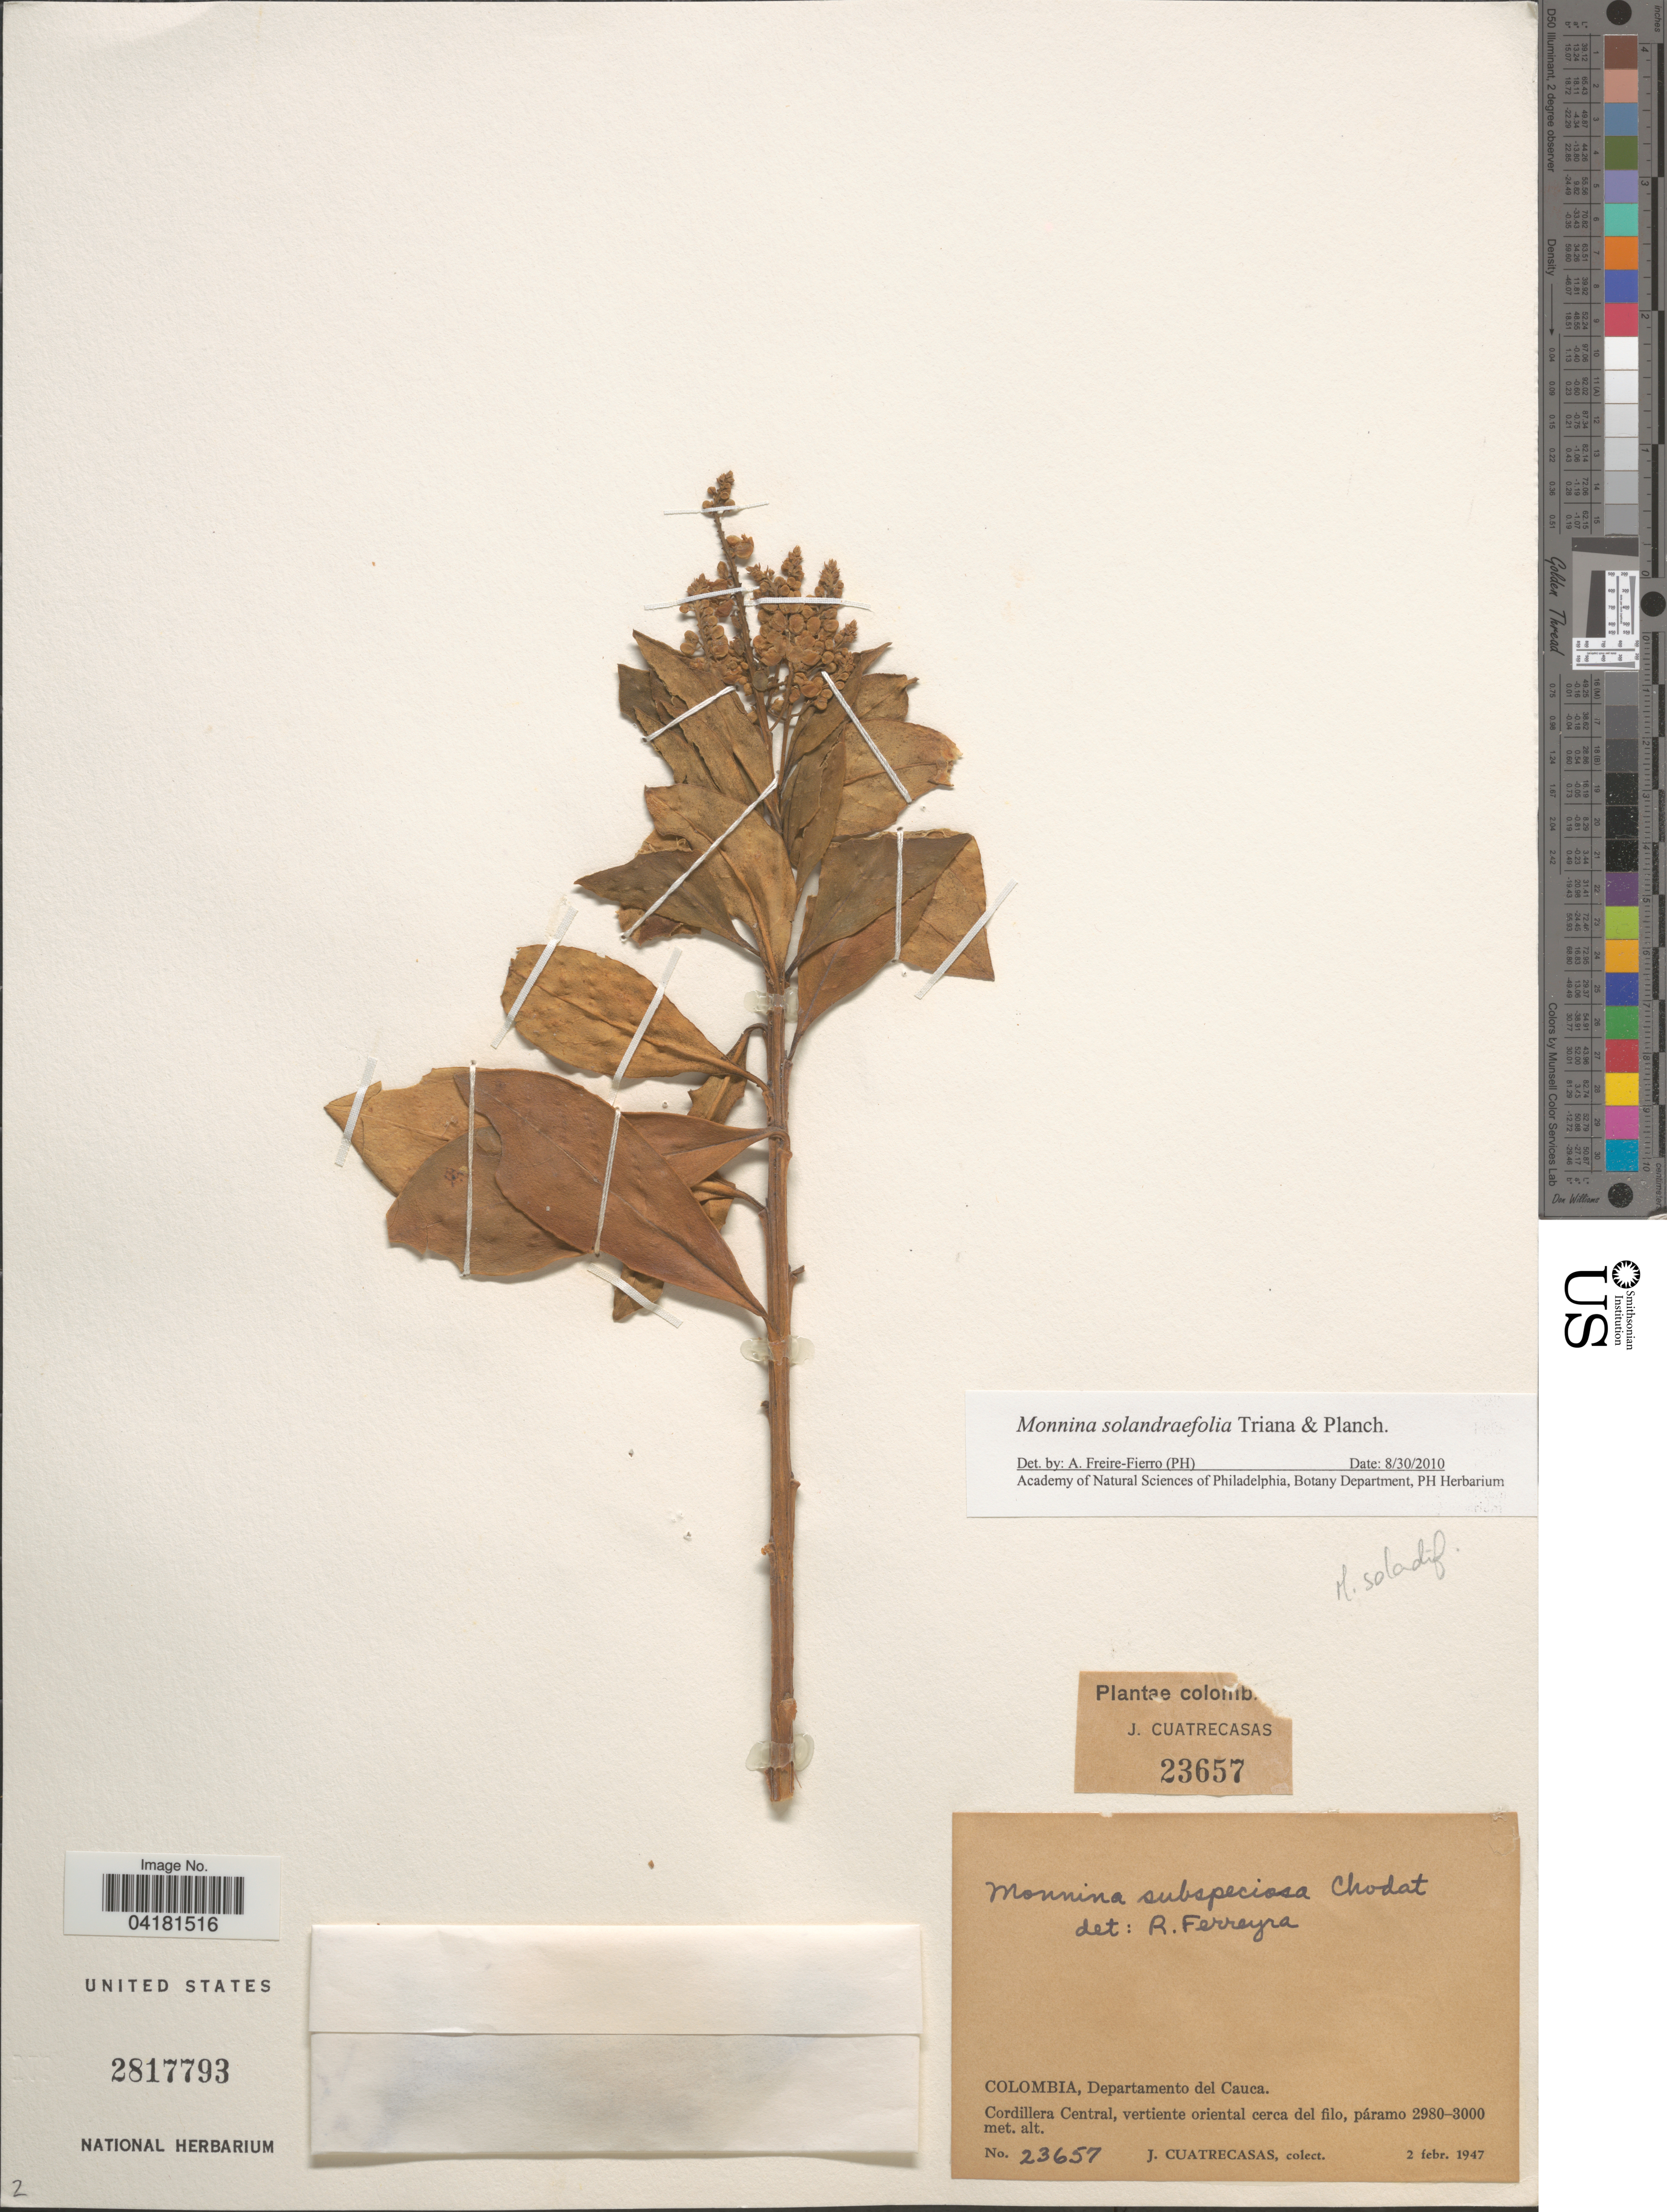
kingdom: Plantae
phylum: Tracheophyta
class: Magnoliopsida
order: Fabales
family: Polygalaceae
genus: Monnina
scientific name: Monnina solandraefolia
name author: Triana & Planch.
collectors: J. Cuatrecasas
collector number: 23657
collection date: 1947-02-02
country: Colombia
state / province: Cauca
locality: Departamento del Cauca. Cordillera Central, vertiente oriental cerca del filo, páramo.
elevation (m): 2980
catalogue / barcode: US 2817793